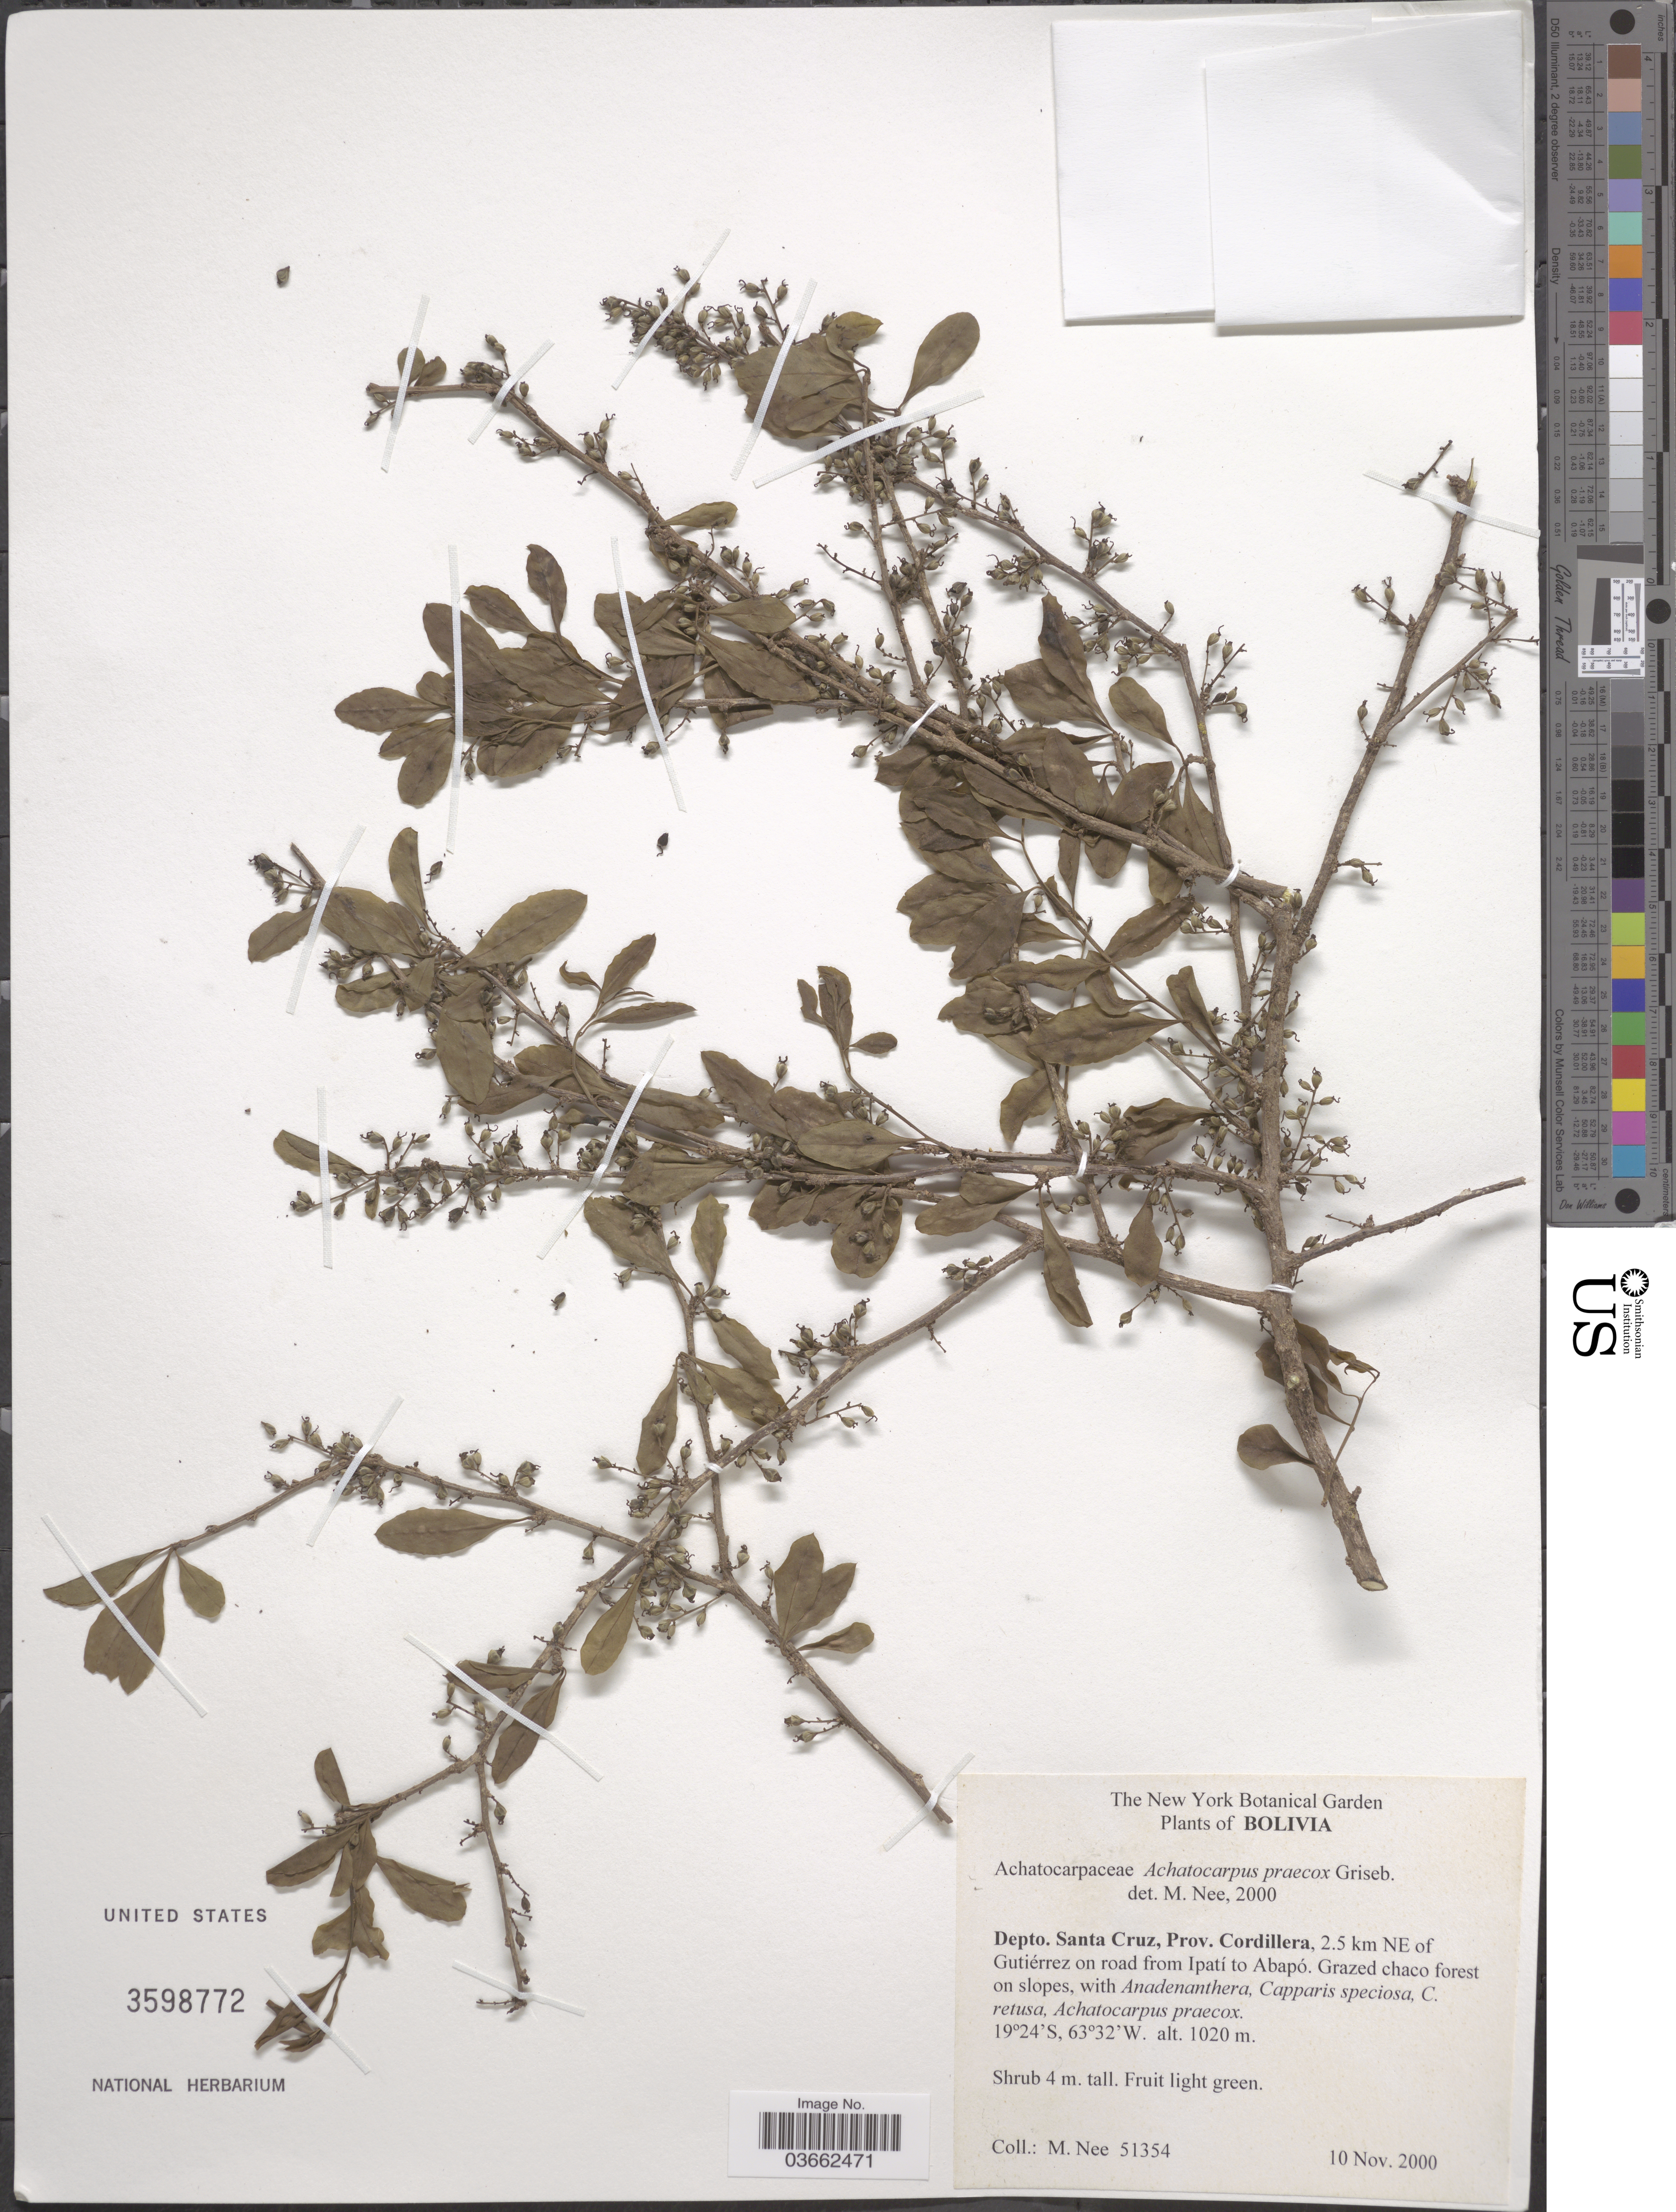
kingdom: Plantae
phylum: Tracheophyta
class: Magnoliopsida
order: Caryophyllales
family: Achatocarpaceae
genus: Achatocarpus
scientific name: Achatocarpus praecox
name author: Griseb.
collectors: M. Nee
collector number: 51354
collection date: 2000-11-10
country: Bolivia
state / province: Santa Cruz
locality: Depto. Santa Cruz, Prov. Cordillera, 2.5 km NE of Gutiérrez on road from Ipatí to Abapó.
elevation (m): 1020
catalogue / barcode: US 3598772